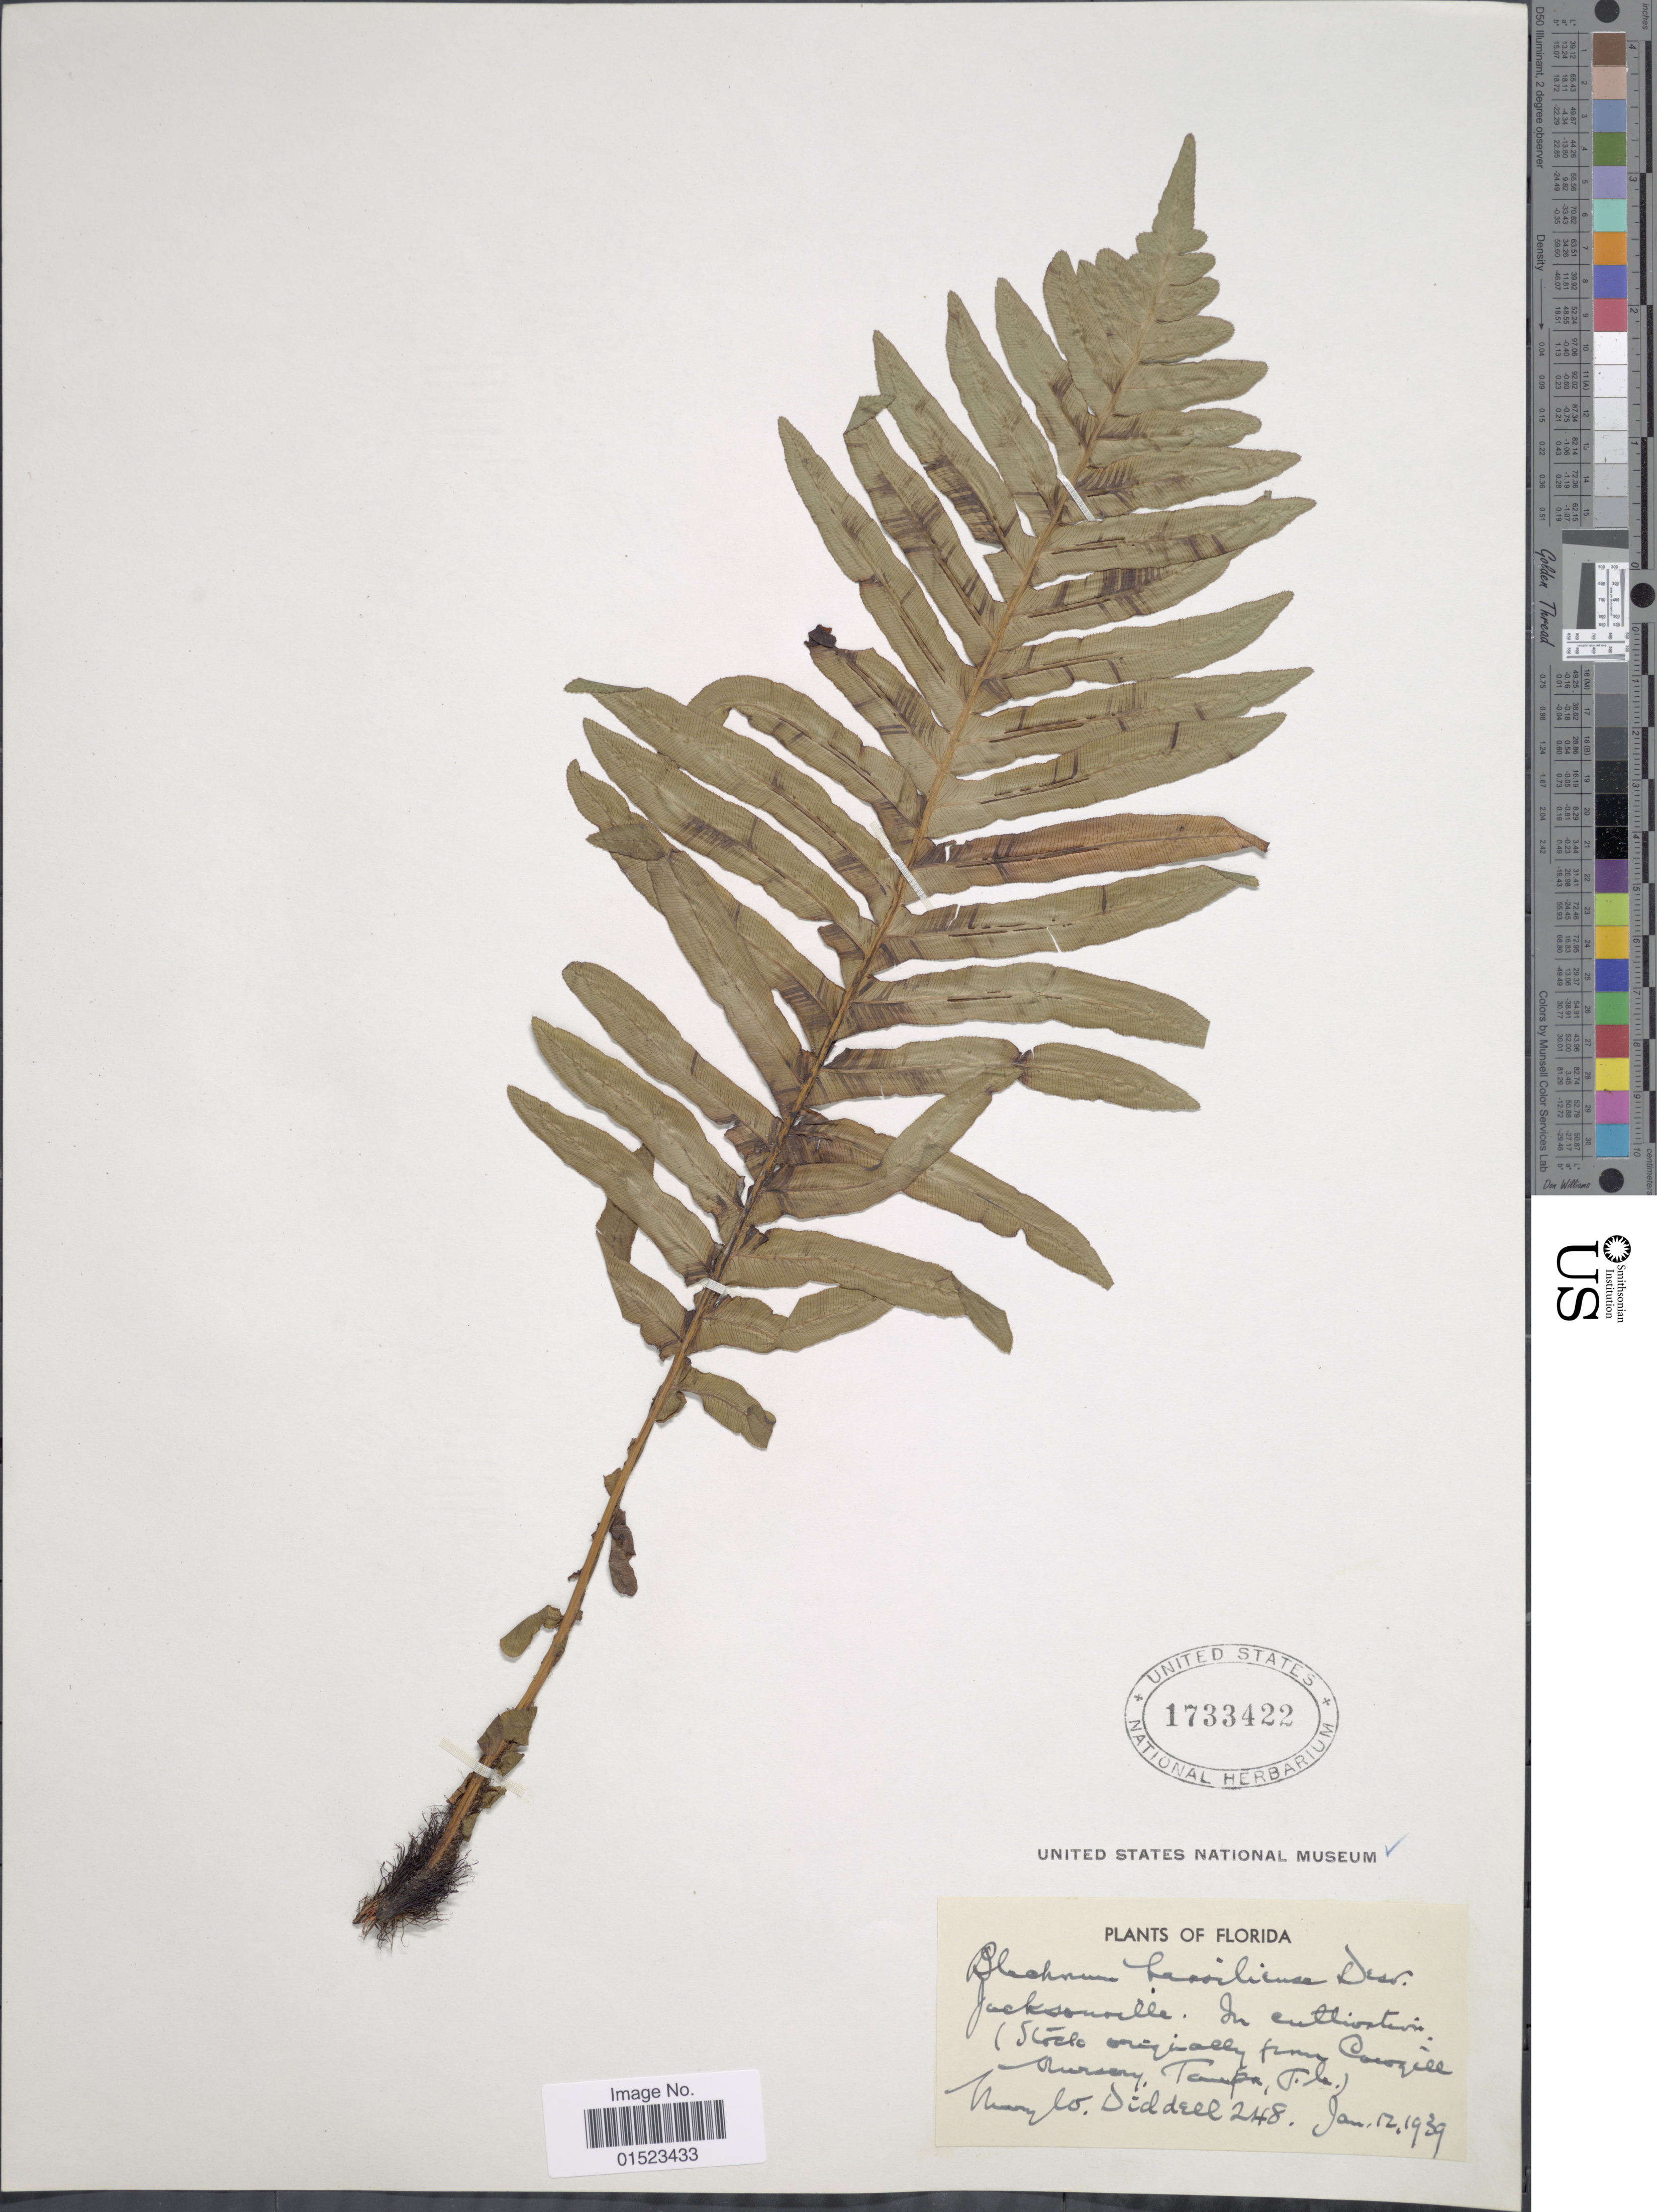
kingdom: Plantae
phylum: Tracheophyta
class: Polypodiopsida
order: Polypodiales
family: Blechnaceae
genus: Blechnum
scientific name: Blechnum brasiliense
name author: Desv.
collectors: M. Diddell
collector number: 248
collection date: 1939-01-12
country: United States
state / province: Florida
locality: Jacksonville, (Originally from Curgull Nursery, Tampa)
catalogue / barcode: US 1733422